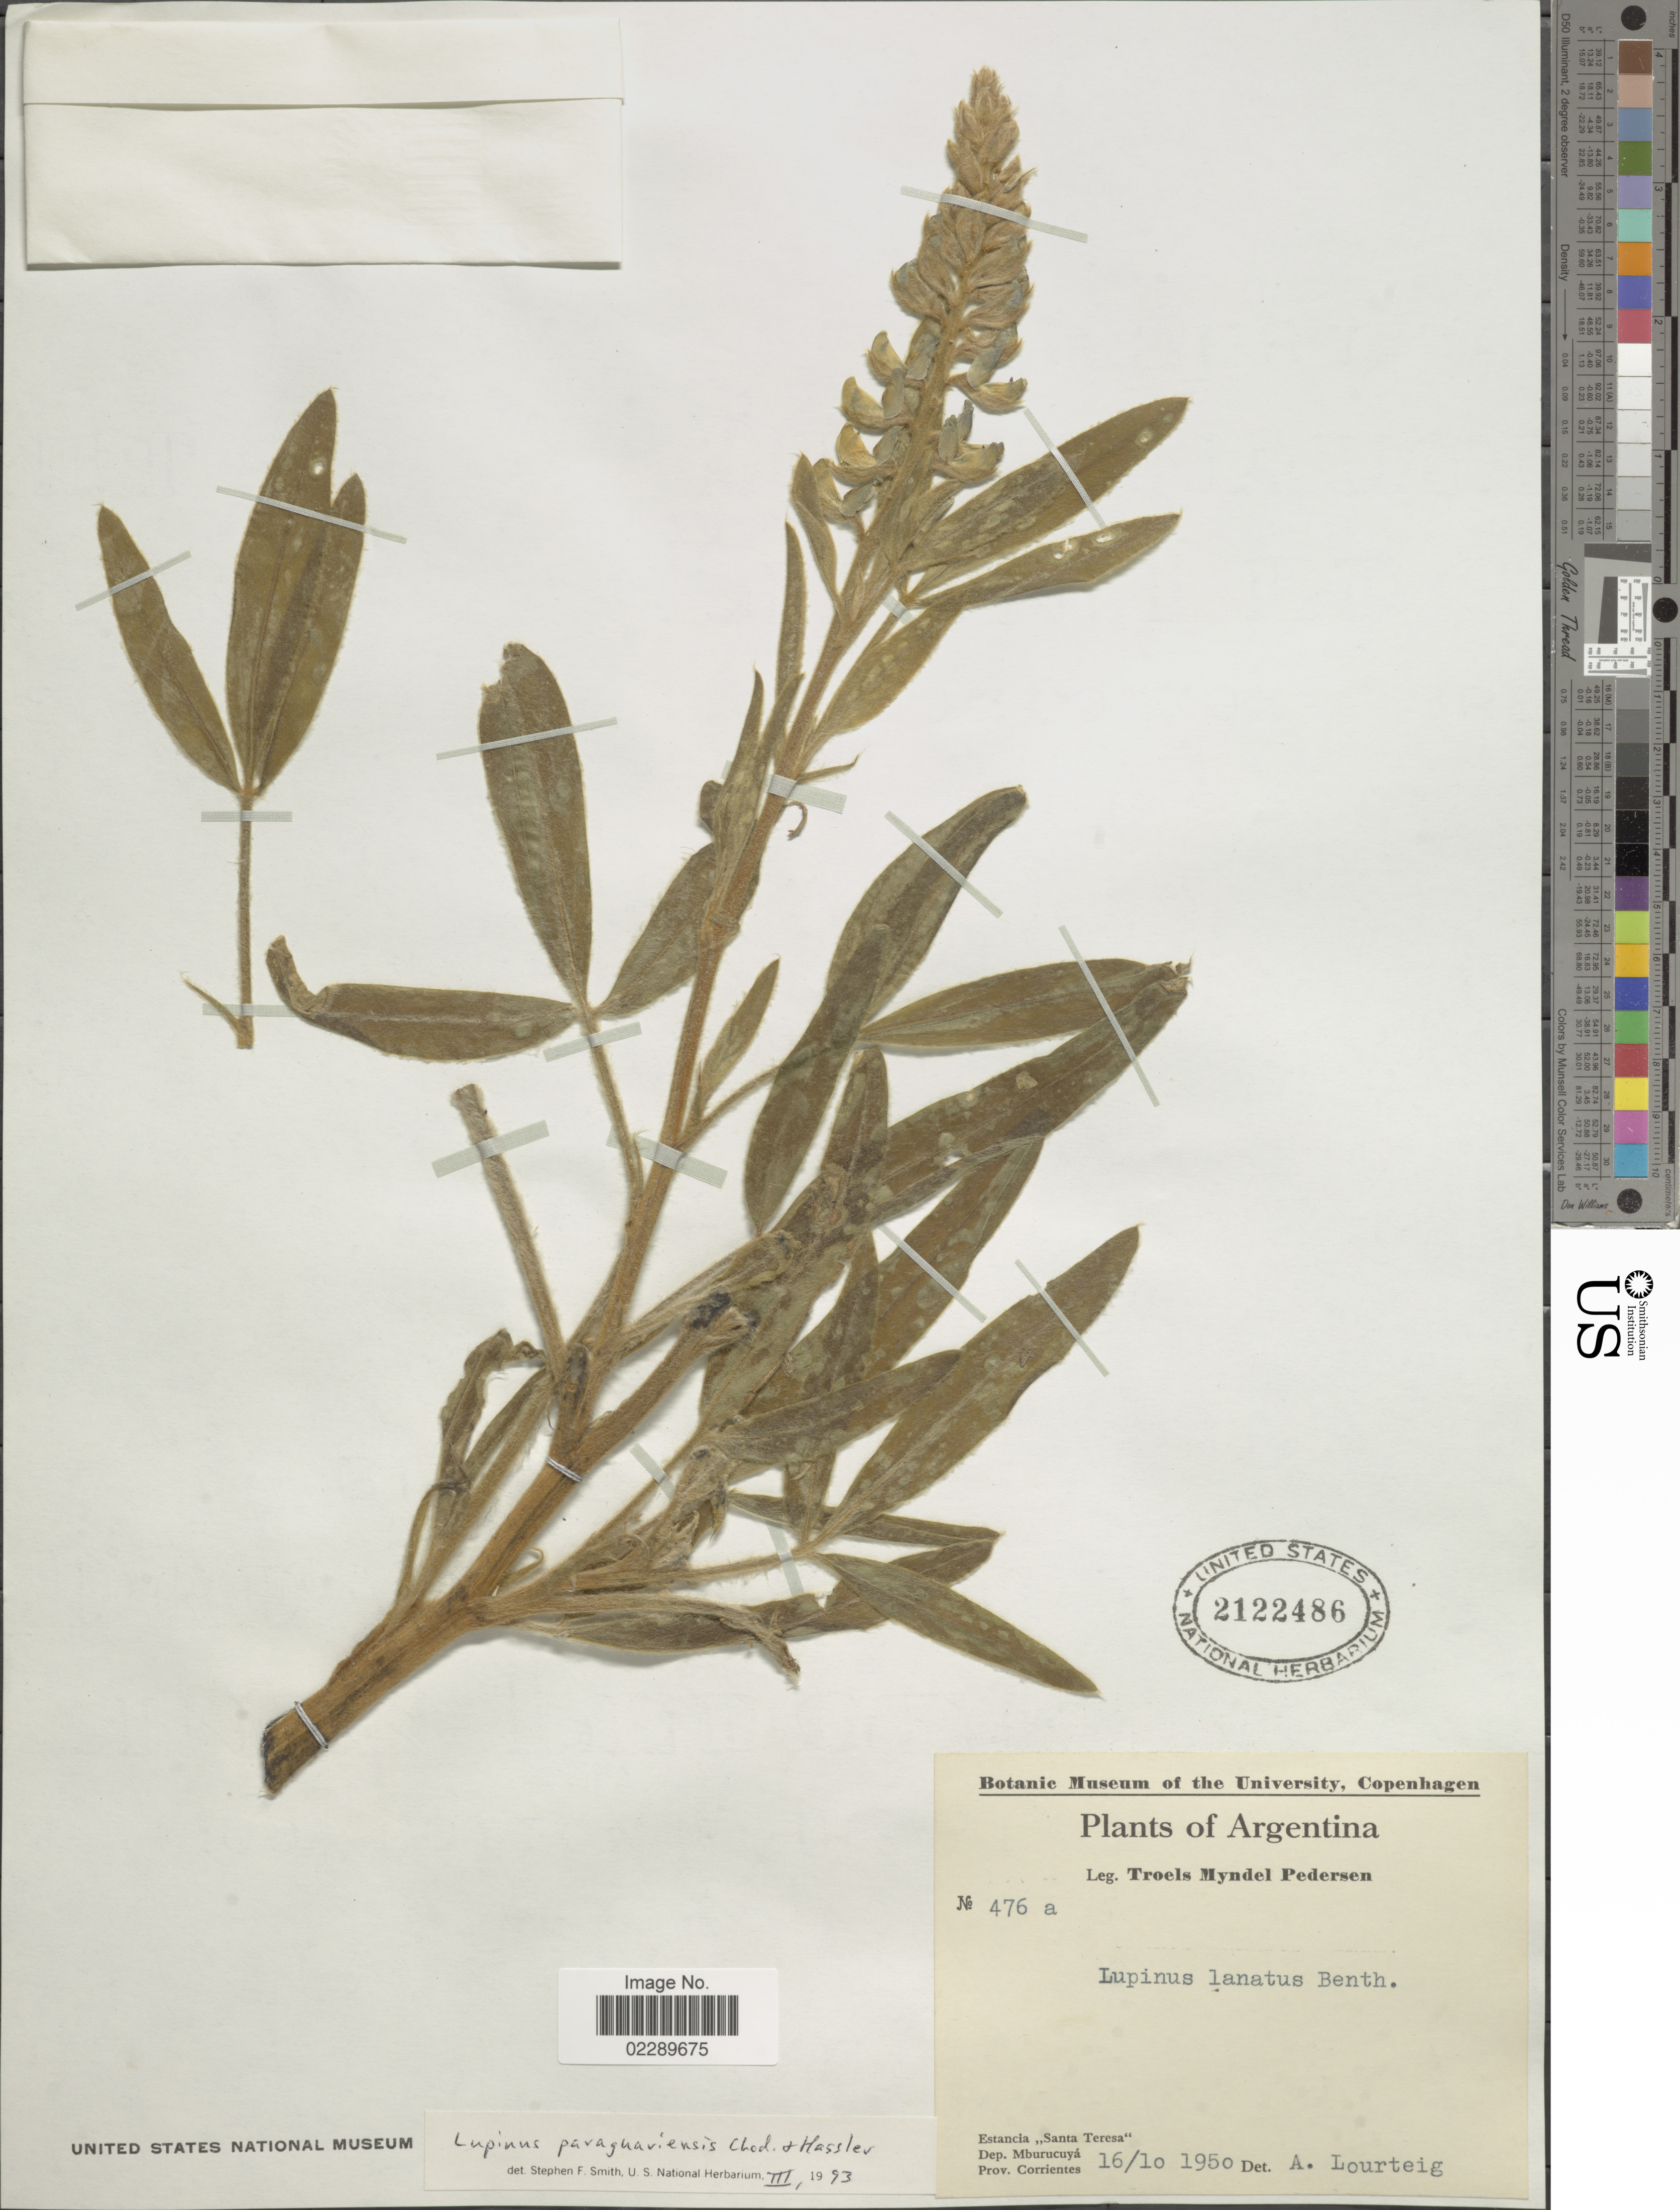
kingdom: Plantae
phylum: Tracheophyta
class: Magnoliopsida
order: Fabales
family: Fabaceae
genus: Lupinus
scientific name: Lupinus paraguariensis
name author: Chodat & Hassl.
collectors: T. Pederson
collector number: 476a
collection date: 1950-10-16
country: Argentina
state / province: Corrientes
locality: Estancia "Santa Teresa". Dep. Mburucuyá. Prov. Corrientes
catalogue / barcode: US 2122486